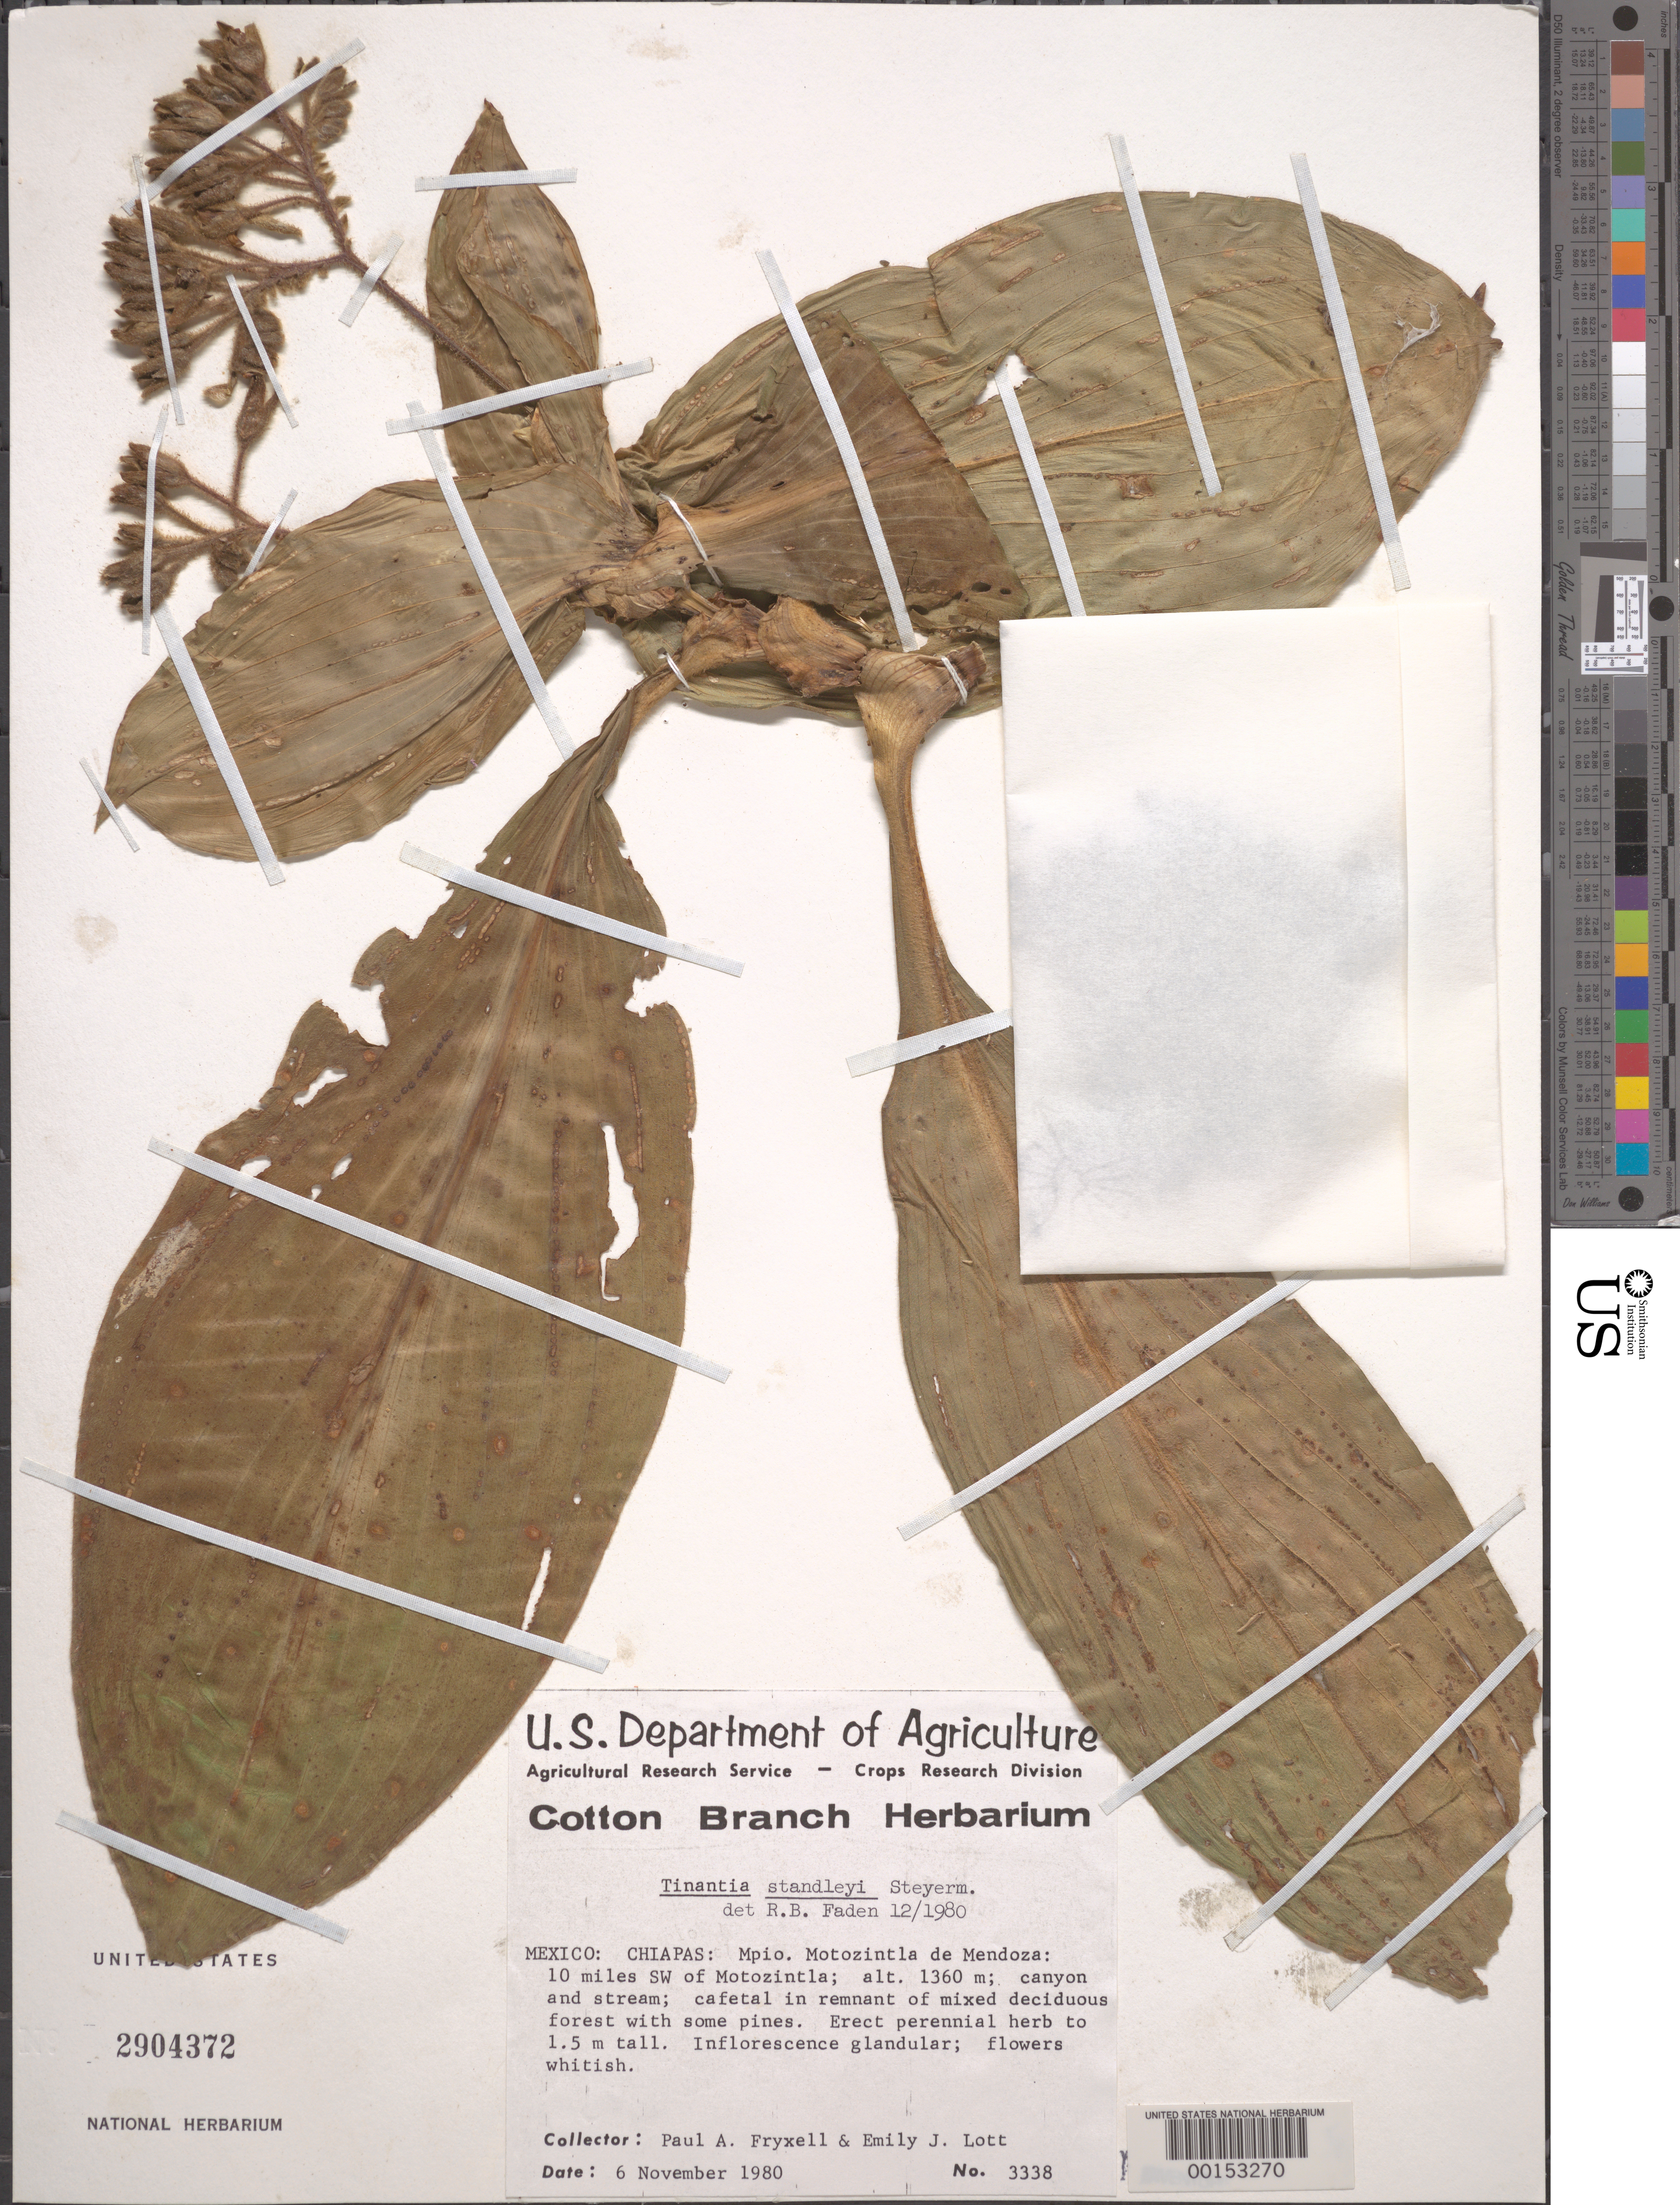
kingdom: Plantae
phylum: Tracheophyta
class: Liliopsida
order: Commelinales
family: Commelinaceae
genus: Tinantia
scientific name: Tinantia standleyi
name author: Steyerm.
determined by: Faden, Robert B., (US), Smithsonian Institution - National Museum of Natural History (UNITED STATES)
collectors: P. A. Fryxell & E. Lott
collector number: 3338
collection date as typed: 06 Nov 1980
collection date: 1980-11-06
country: Mexico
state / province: Chiapas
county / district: Motozintla de Mendoza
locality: Motozintla de Mendoza Mun., SW of Motozintla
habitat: Mixed deciduous forest, canyon and stream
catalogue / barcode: US 2904372